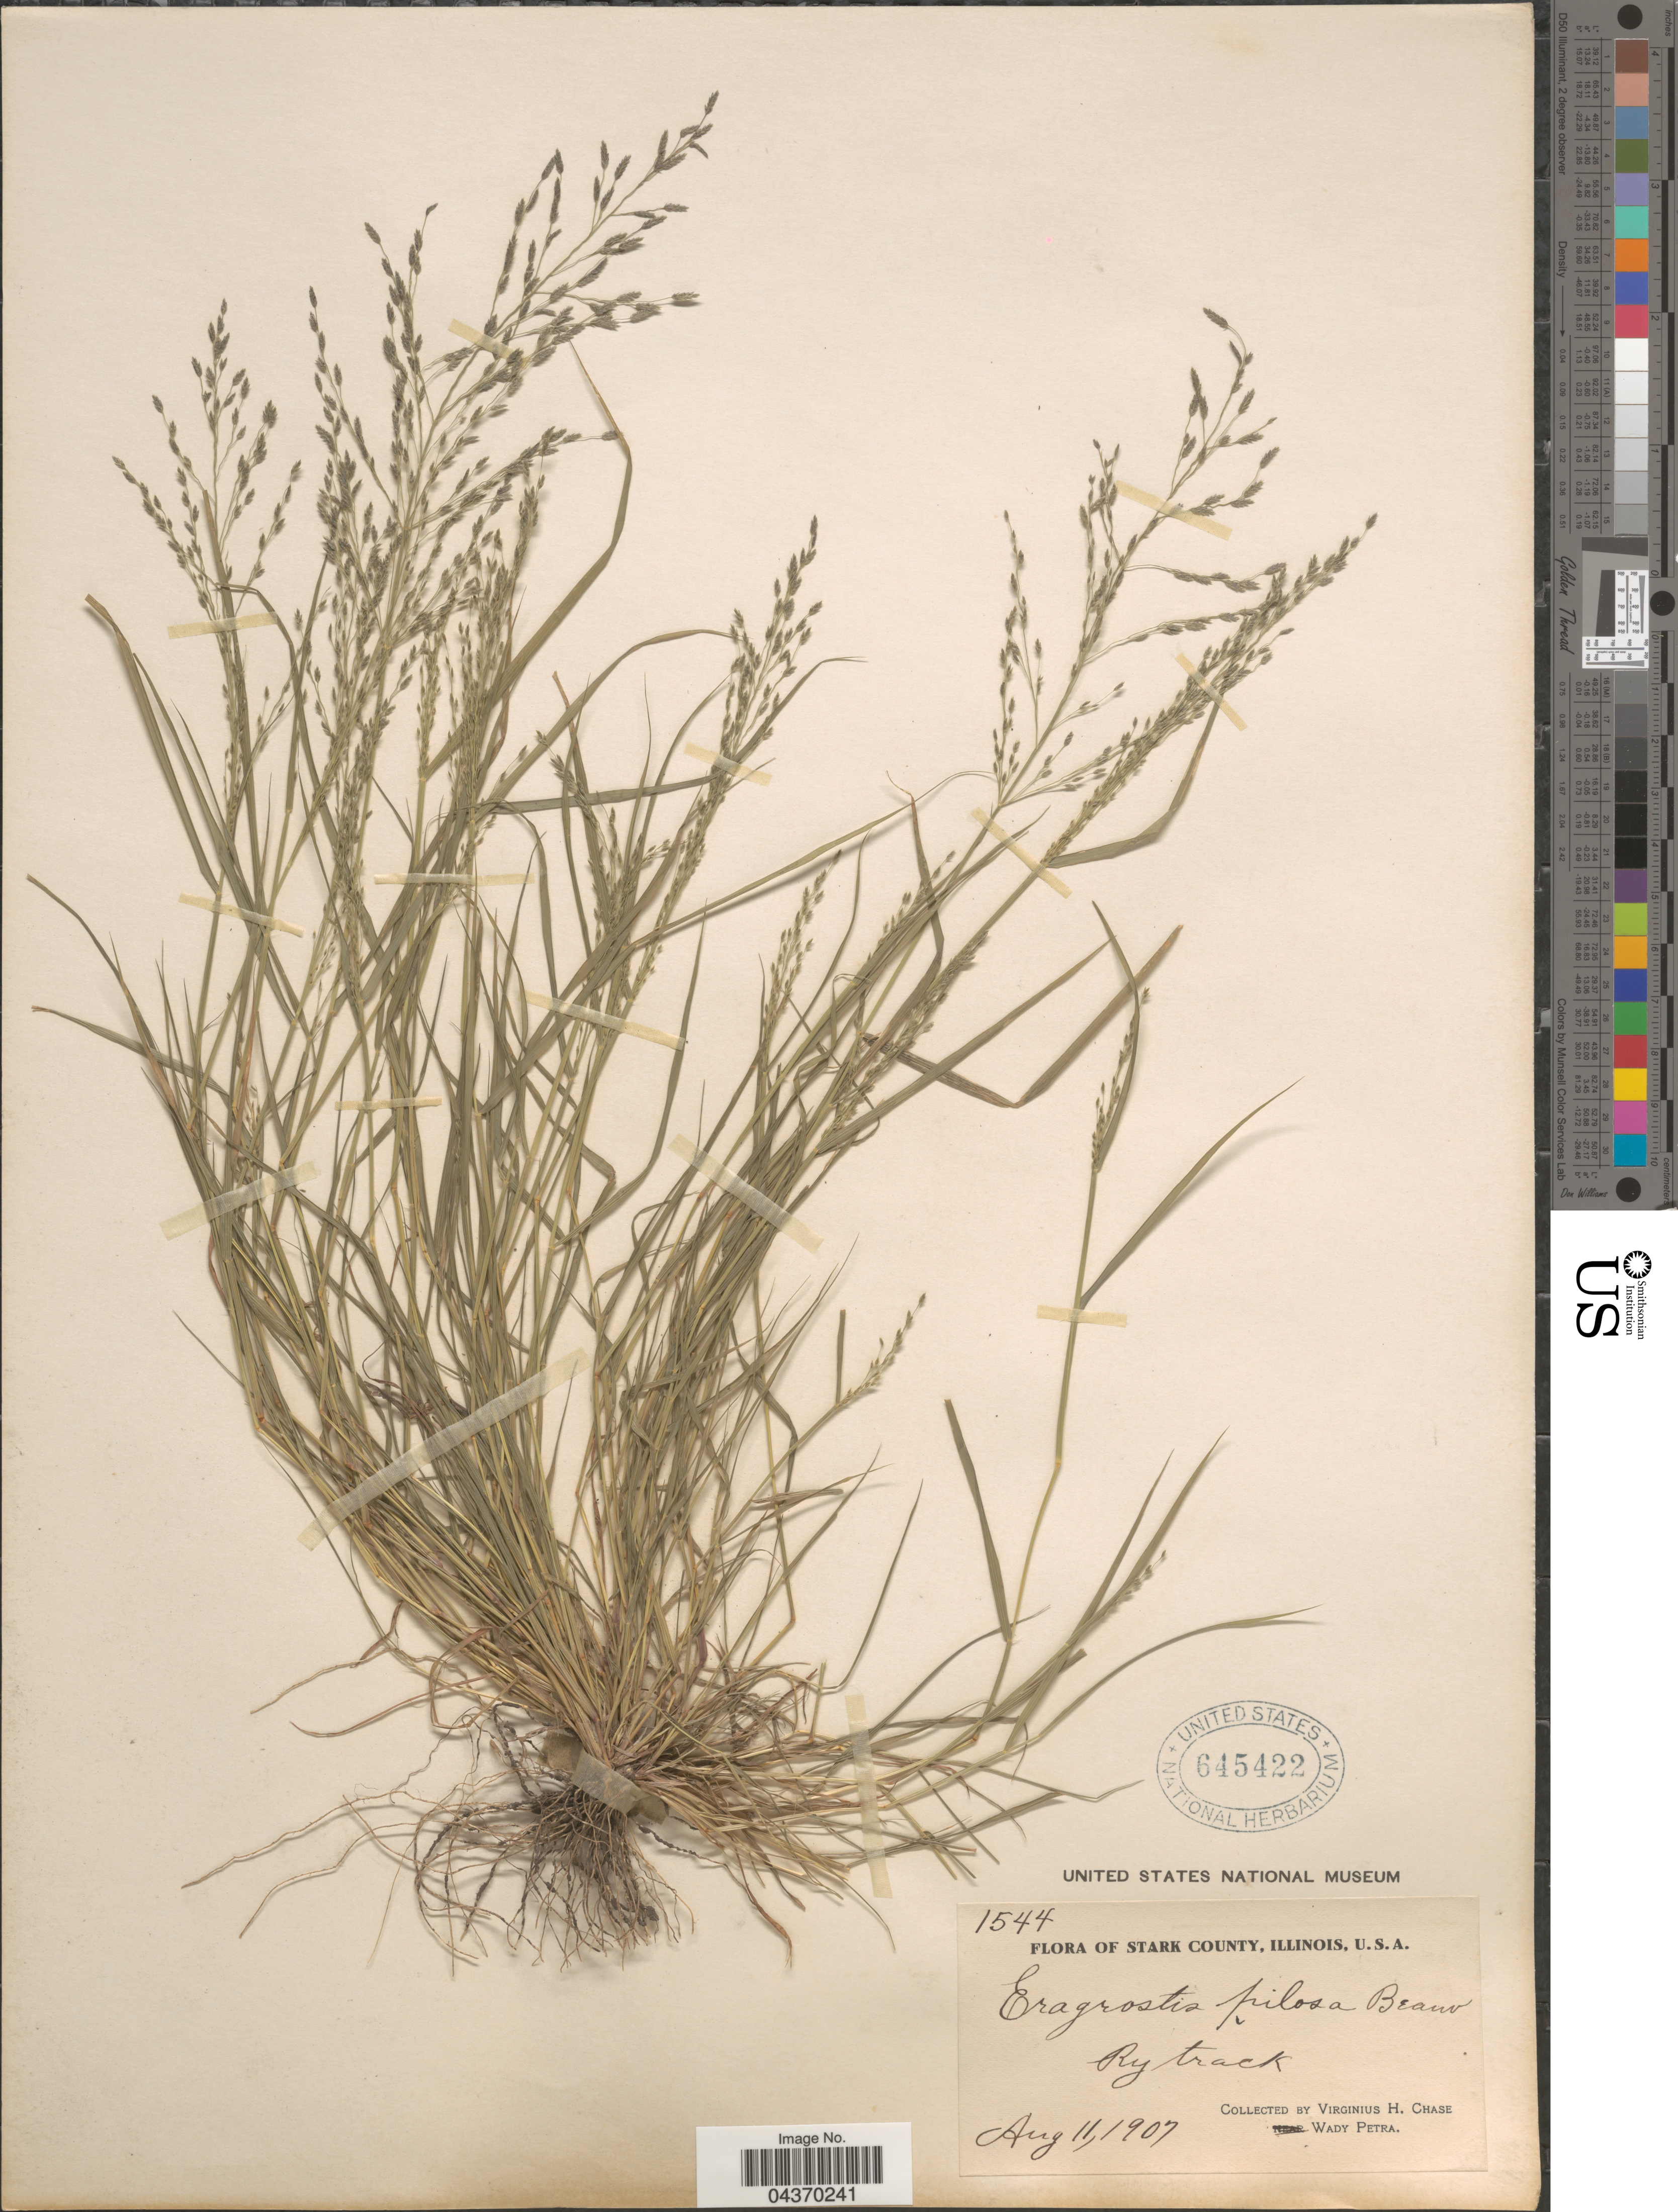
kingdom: Plantae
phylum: Tracheophyta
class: Liliopsida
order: Poales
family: Poaceae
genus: Eragrostis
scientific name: Eragrostis pectinacea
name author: (Michx.) Nees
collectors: V. H. Chase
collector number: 1544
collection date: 1907-08-11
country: United States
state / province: Illinois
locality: Stark County. Ry track. Wady Petra.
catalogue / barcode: US 645422